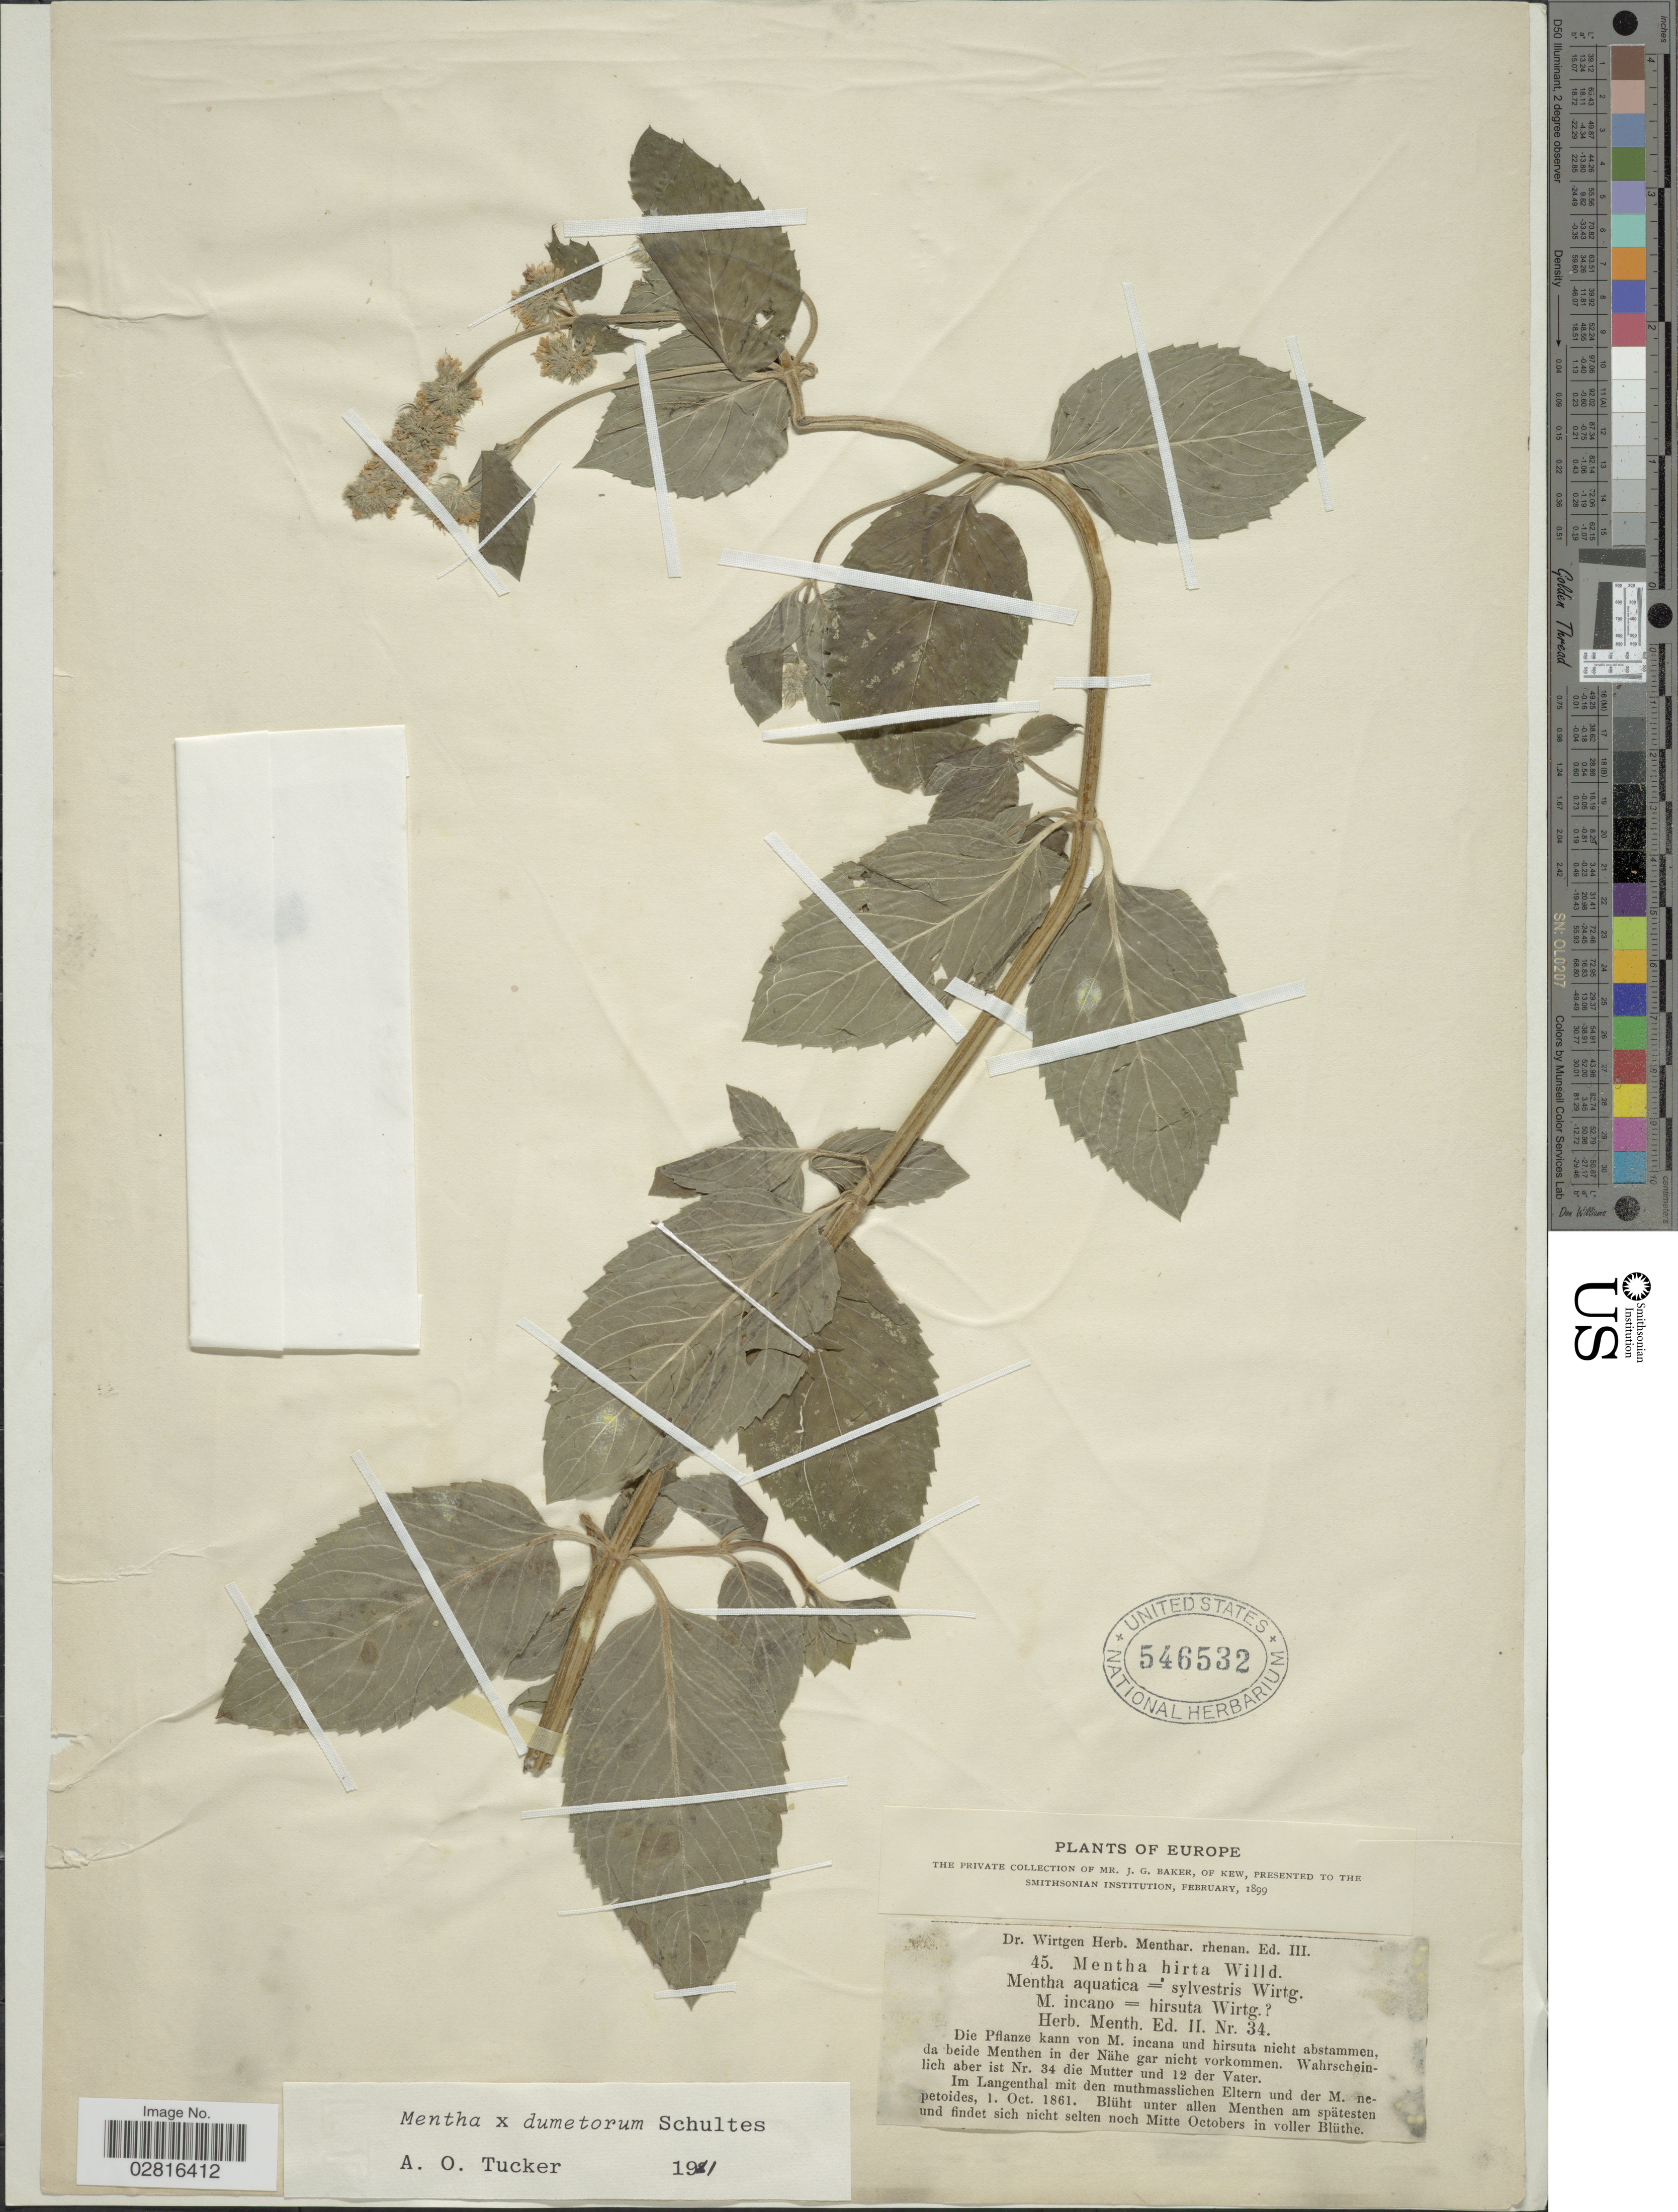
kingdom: Plantae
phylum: Tracheophyta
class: Magnoliopsida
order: Lamiales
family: Lamiaceae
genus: Mentha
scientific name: Mentha x dumetorum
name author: Schult.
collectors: J. G. Baker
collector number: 45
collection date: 1861-10-01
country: Germany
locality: Europe. Im Langenthal mit den muthmasslichen Eltern und der M. nepetoides.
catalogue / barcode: US 546532